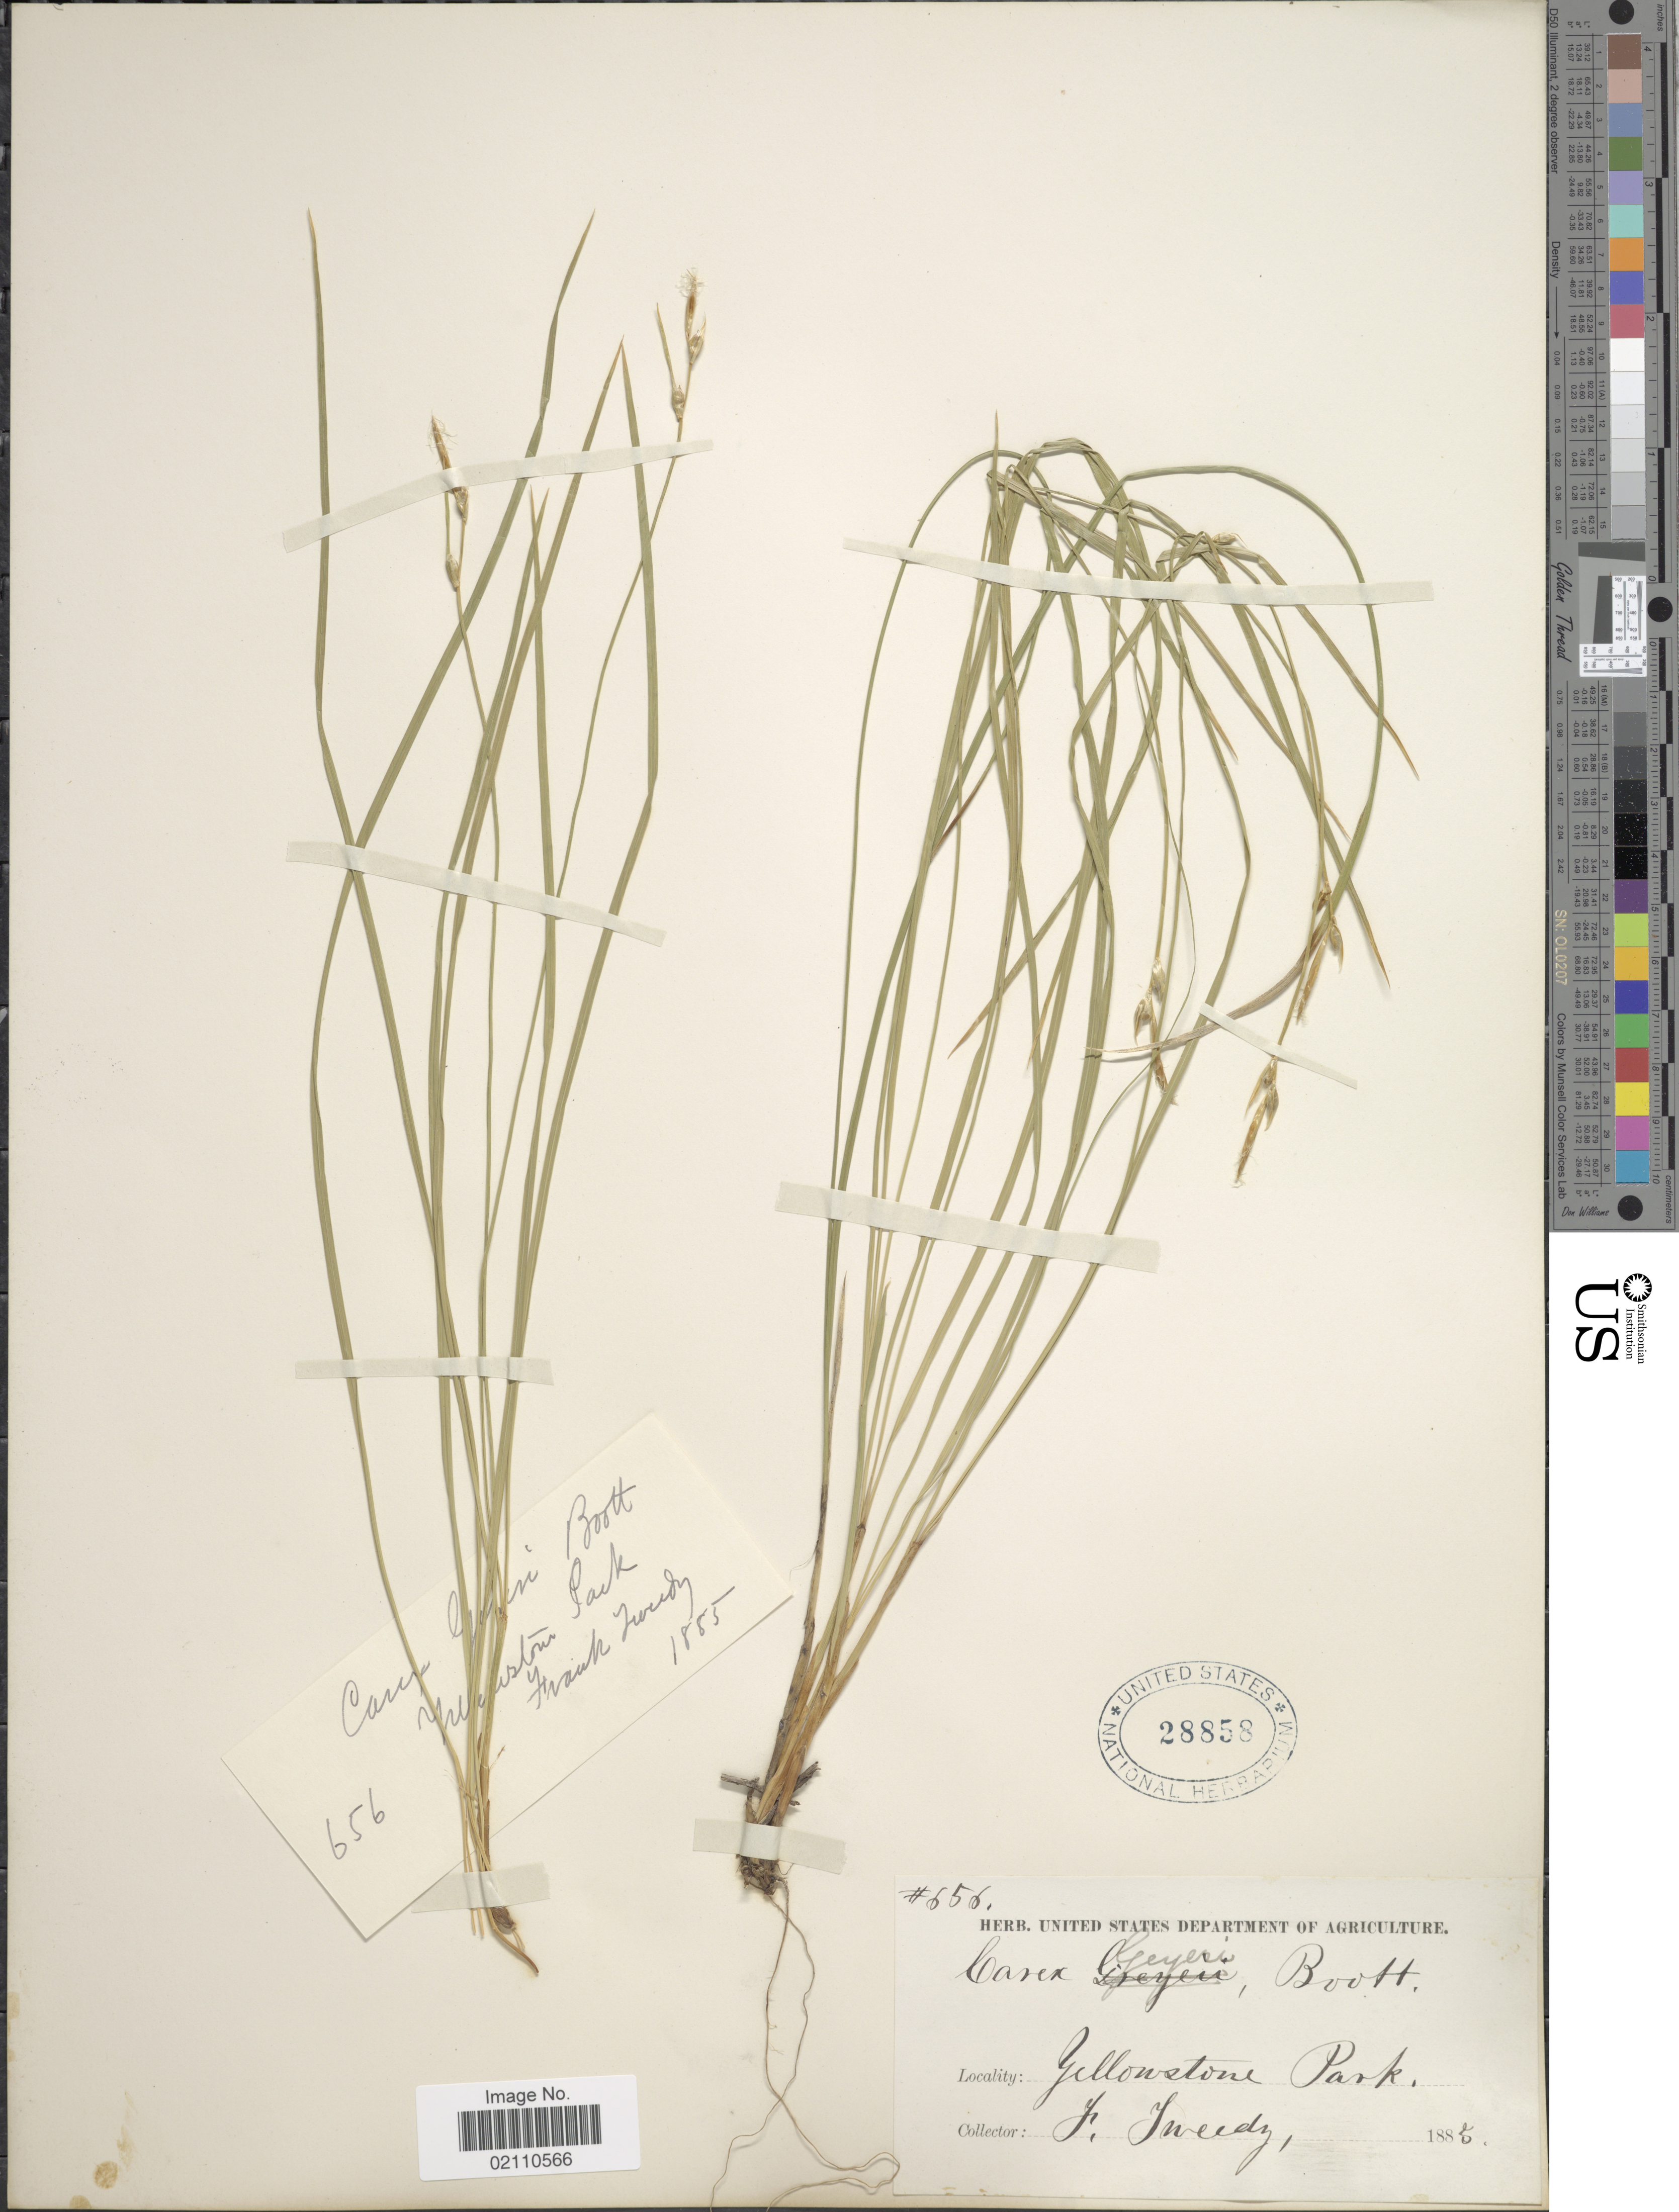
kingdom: Plantae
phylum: Tracheophyta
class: Liliopsida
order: Poales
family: Cyperaceae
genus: Carex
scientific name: Carex geyeri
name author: Boott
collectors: F. Tweedy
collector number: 656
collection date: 1885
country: United States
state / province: Wyoming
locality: Yellowstone Park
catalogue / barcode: US 28858